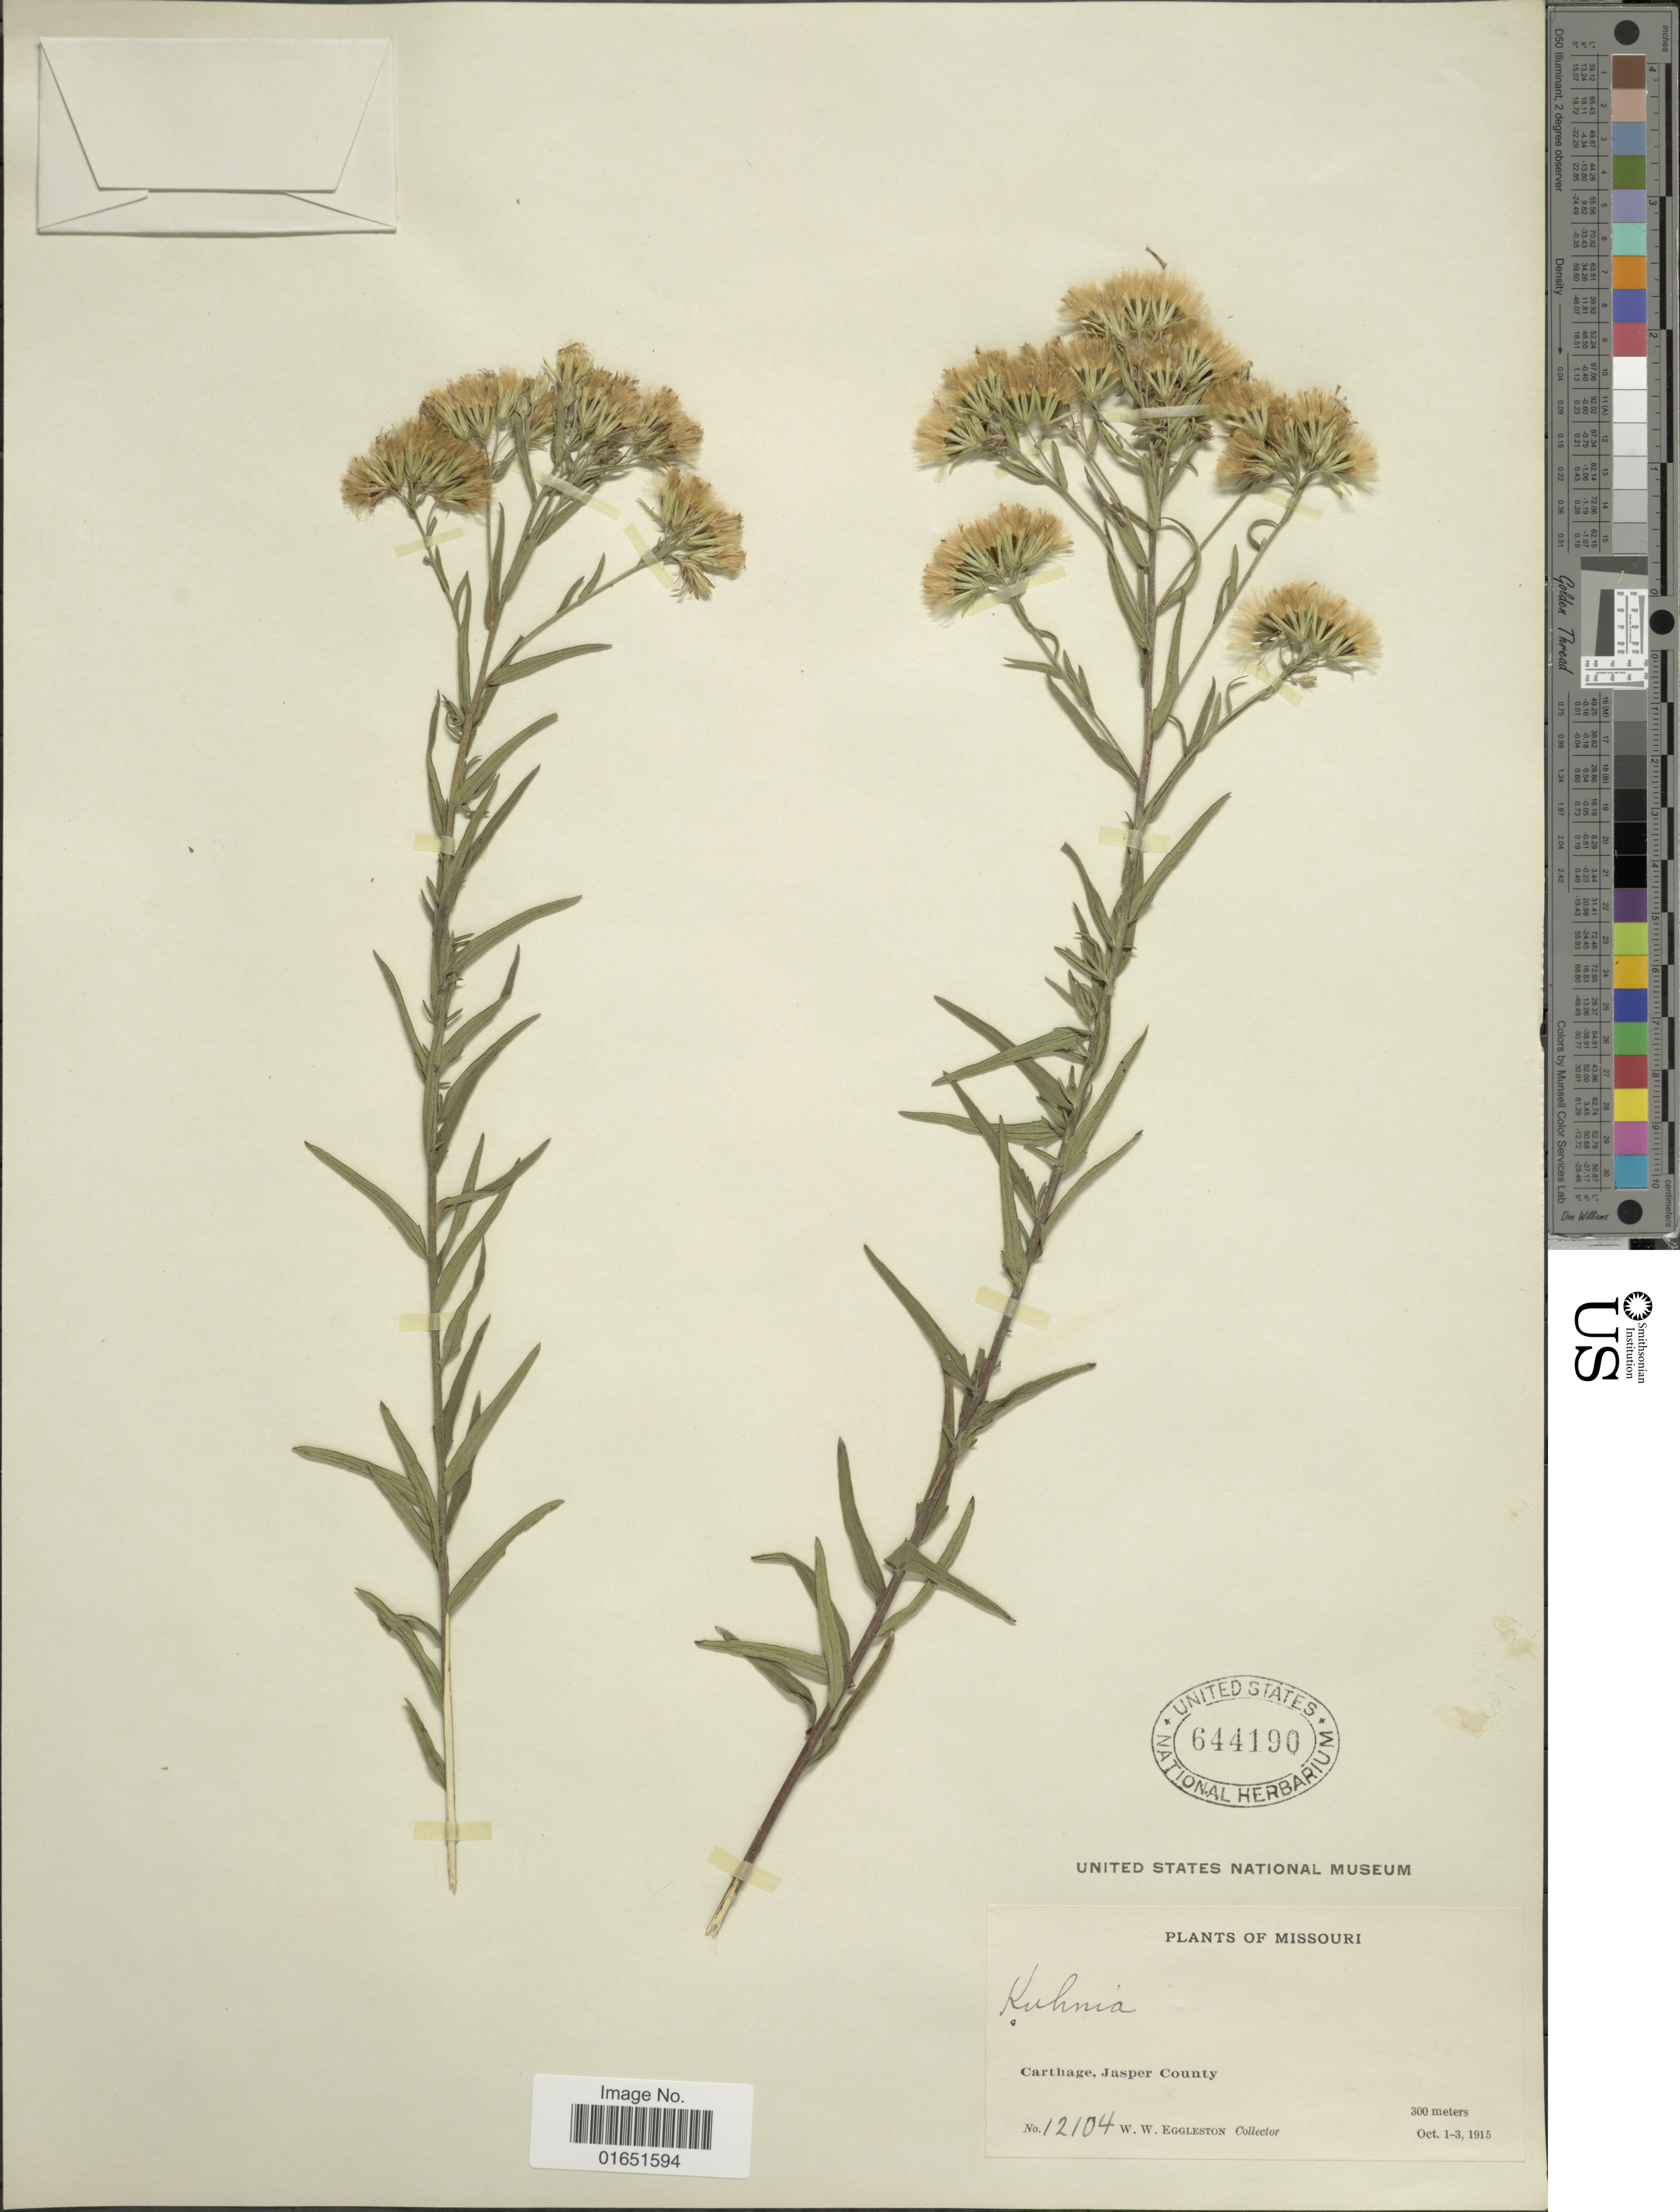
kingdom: Plantae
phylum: Tracheophyta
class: Magnoliopsida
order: Asterales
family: Asteraceae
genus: Brickellia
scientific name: Brickellia sp.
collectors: W. W. Eggleston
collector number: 12104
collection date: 1915-10-01/1915-10-03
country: United States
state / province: Missouri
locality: Carthage, Jasper County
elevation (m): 300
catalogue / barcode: US 644190